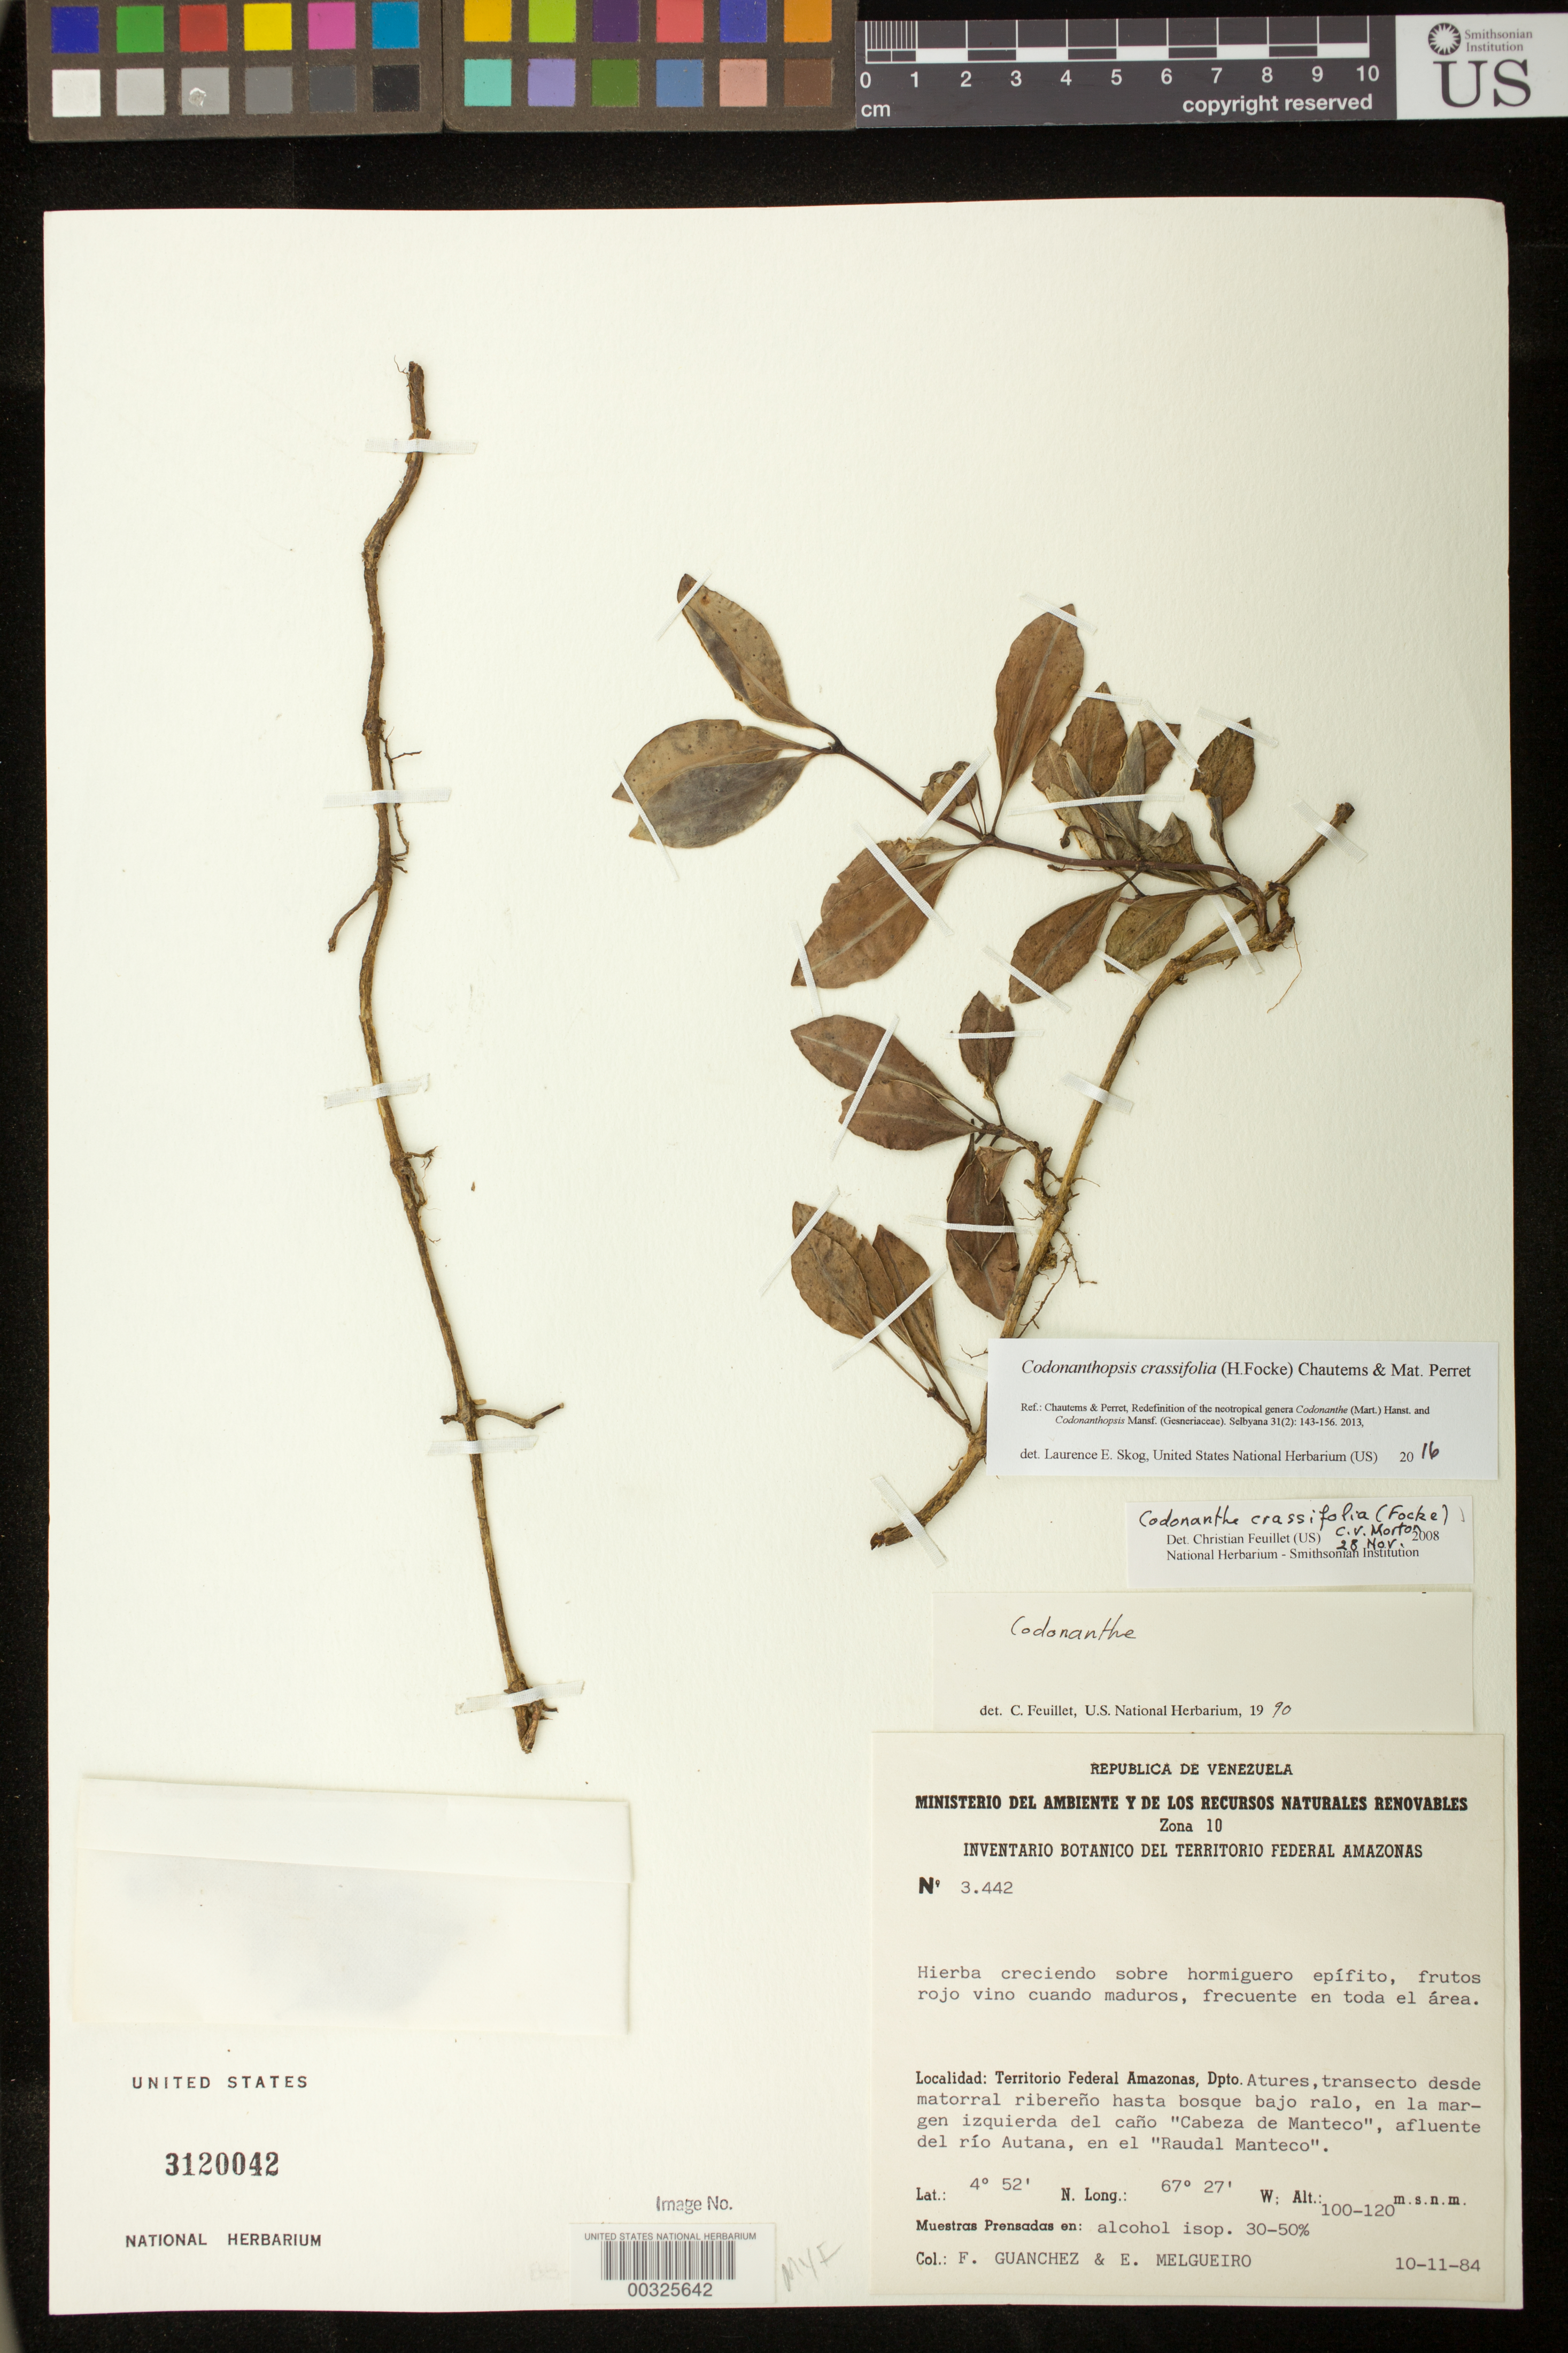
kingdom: Plantae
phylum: Tracheophyta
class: Magnoliopsida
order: Lamiales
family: Gesneriaceae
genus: Codonanthopsis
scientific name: Codonanthopsis crassifolia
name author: (H. Focke) Chautems & Mat.Perret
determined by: Skog, Laurence E.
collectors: F. Guánchez M. & E. Melgueiro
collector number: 3442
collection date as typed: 10 Nov 1984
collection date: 1984-11-10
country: Venezuela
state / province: Amazonas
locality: Dpto. Atures… en la margen izquierda del caño "Cabeza de Manteco", afluente del rio Autana, en el "Raudal Manteco"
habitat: Transecto desde matorral ribereño hasta bosque bajo ralo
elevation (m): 100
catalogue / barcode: US 3120042